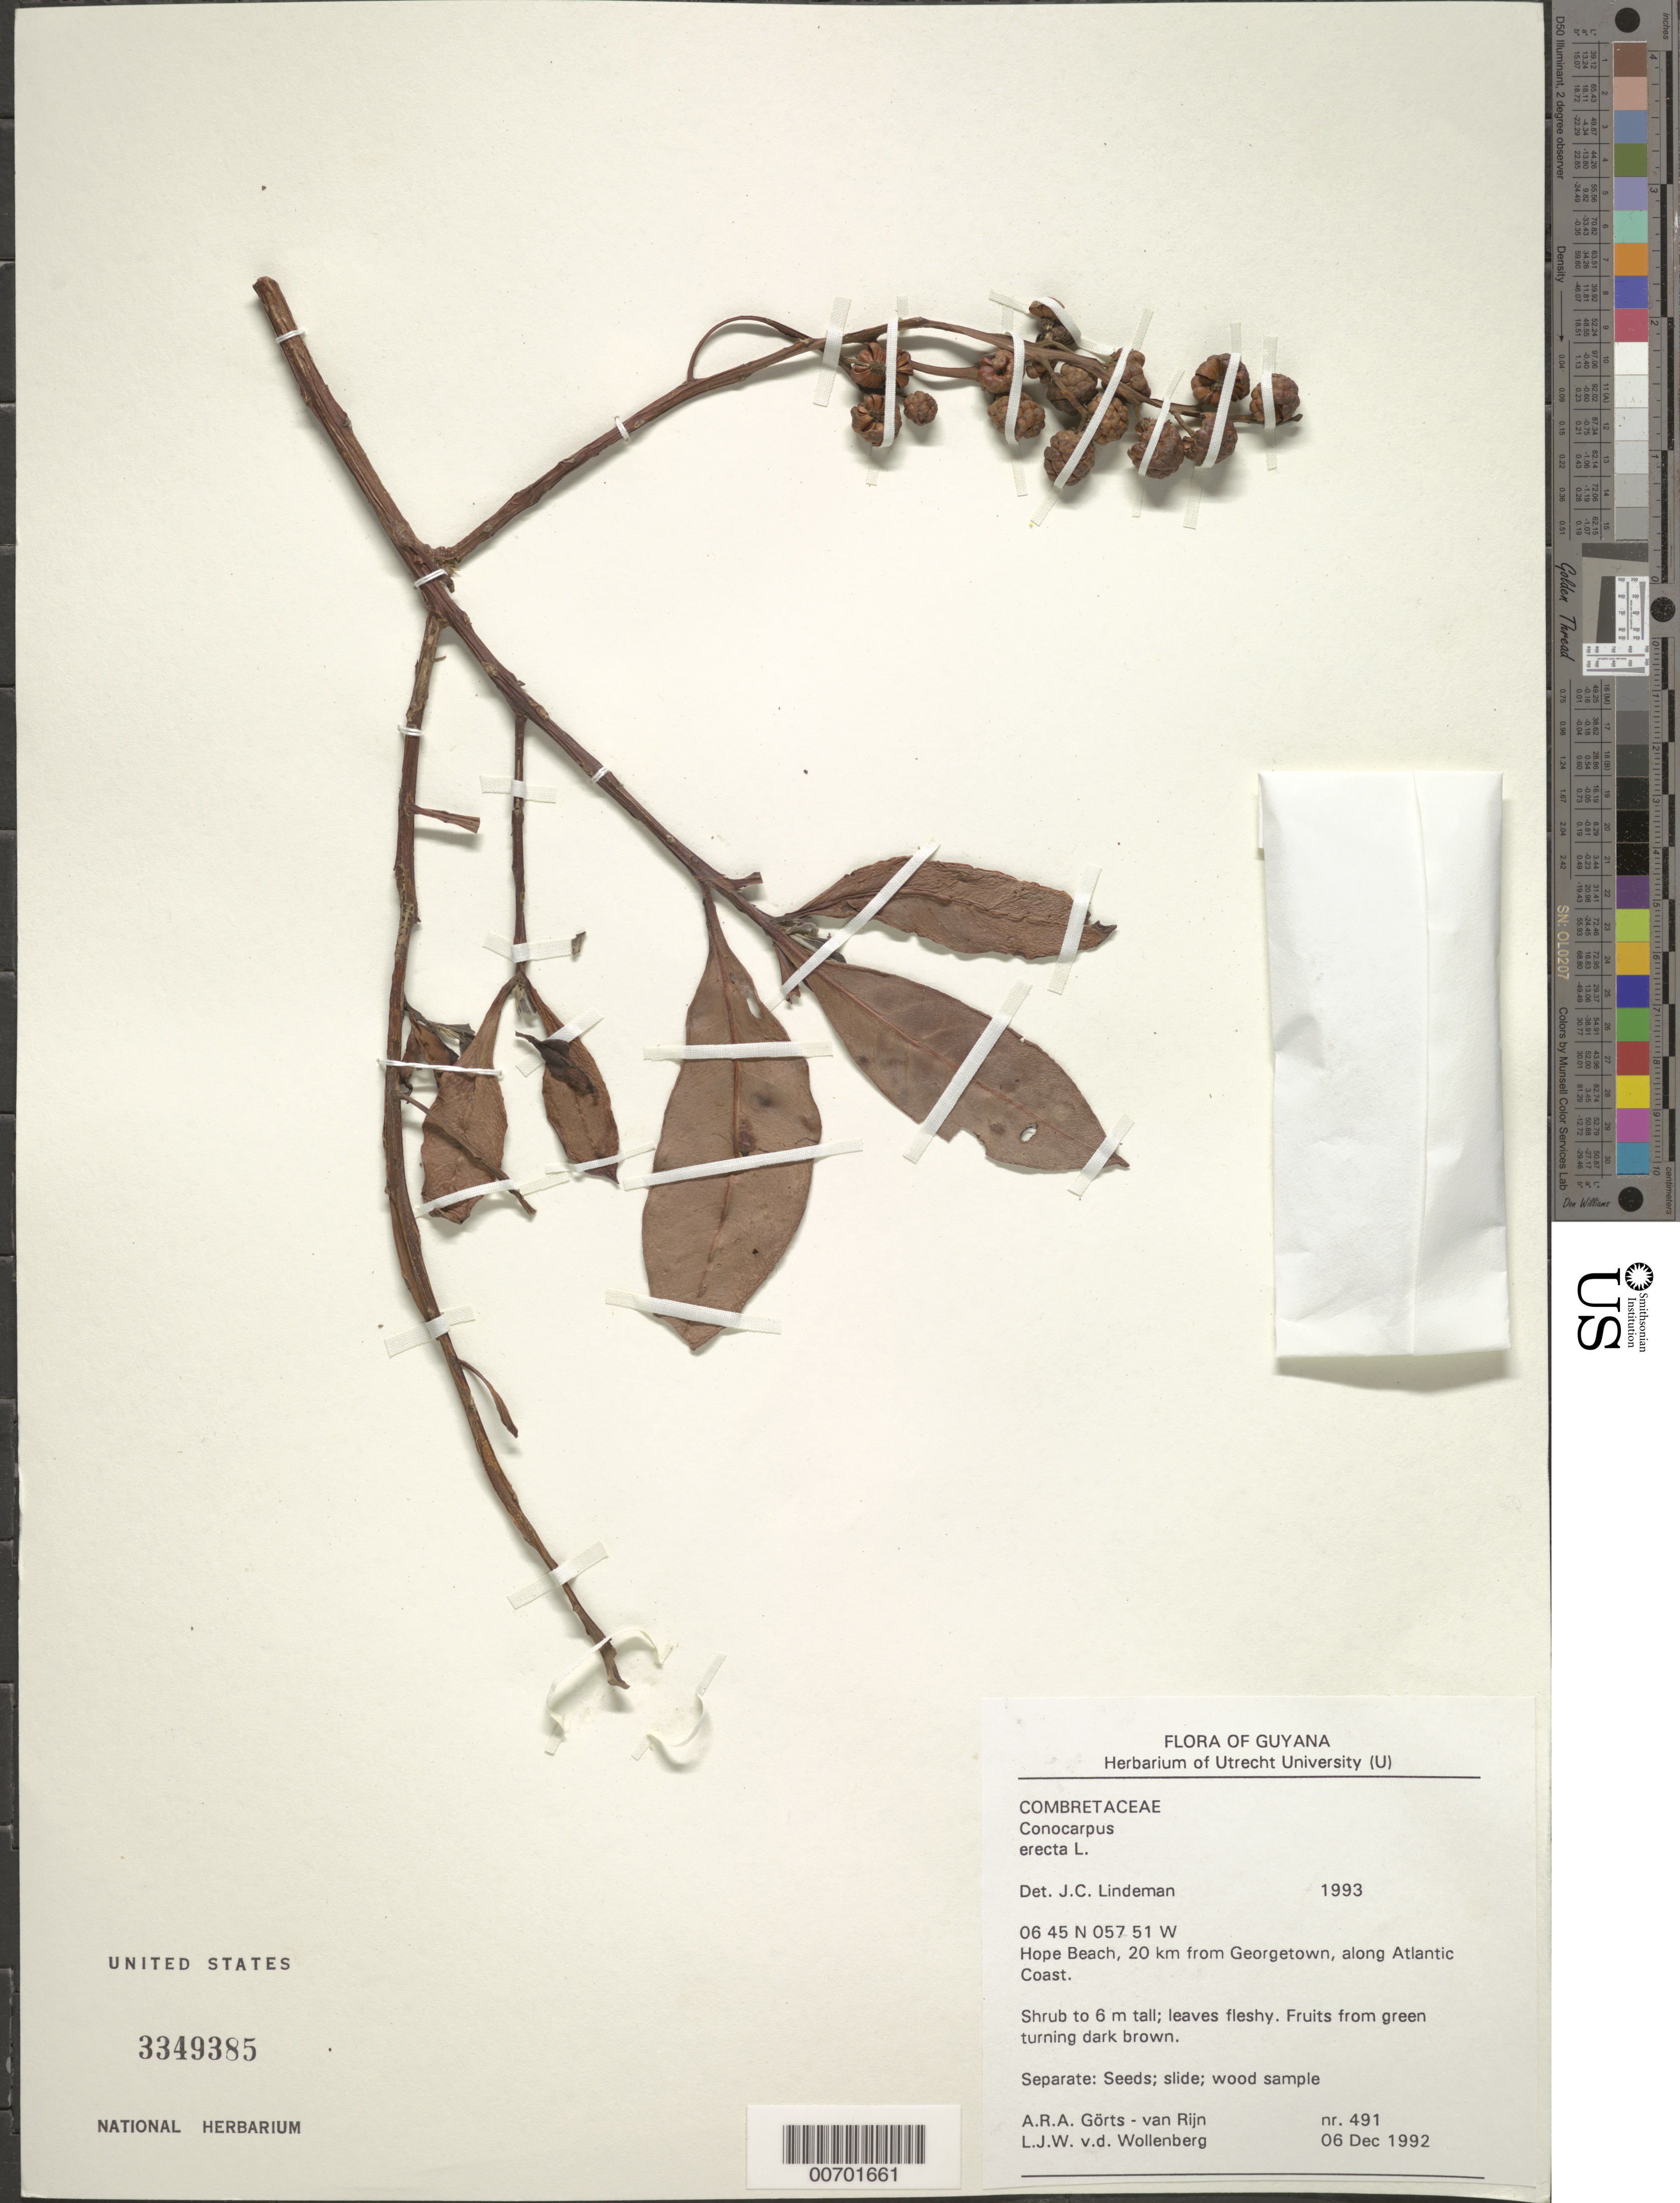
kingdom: Plantae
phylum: Tracheophyta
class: Magnoliopsida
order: Myrtales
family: Combretaceae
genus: Conocarpus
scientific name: Conocarpus erectus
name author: L.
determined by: Lindeman, J. C.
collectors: A. .R. A. Görts-van Rijn, L. van der Wollenberg & D. Gopaul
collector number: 491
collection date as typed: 6-Dec-92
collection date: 1992-12-06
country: Guyana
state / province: Demerara-Mahaica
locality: Hope Beach, 20 km from Georgetown, along Atlantic Coast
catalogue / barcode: US 3349385